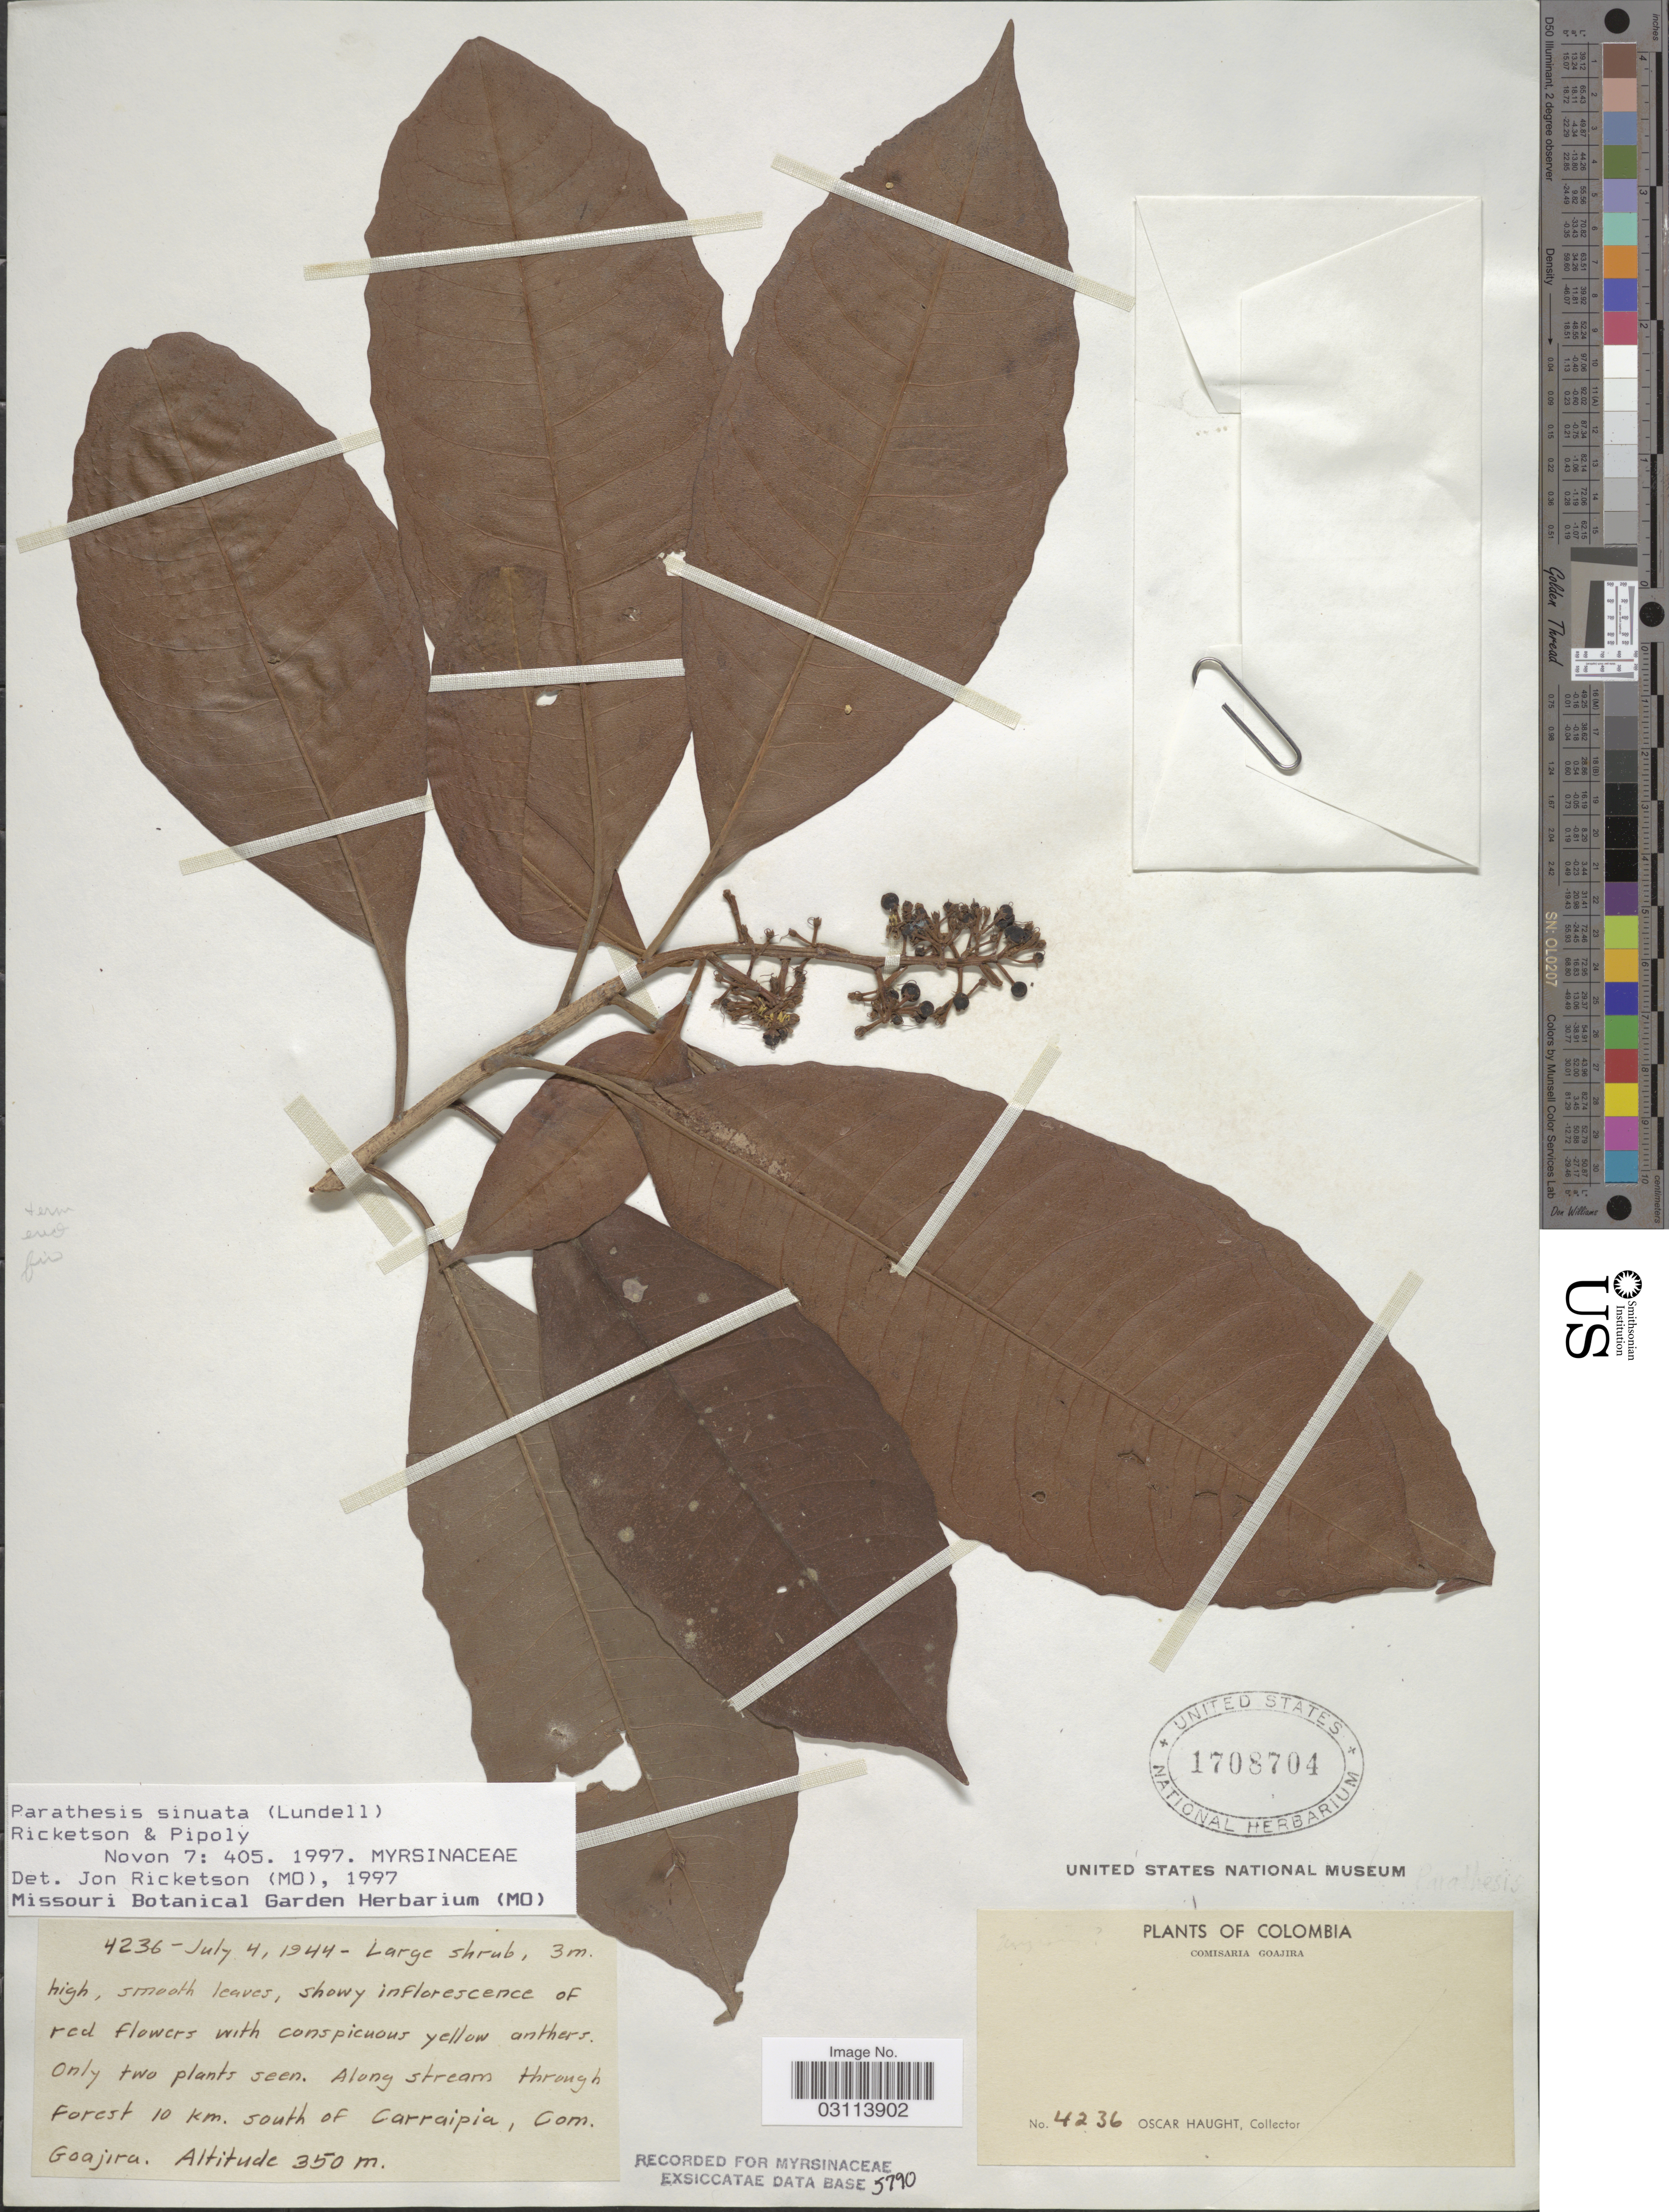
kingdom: Plantae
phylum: Tracheophyta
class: Magnoliopsida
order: Ericales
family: Primulaceae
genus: Parathesis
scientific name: Parathesis sinuata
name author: (Lundell) Ricketson & Pipoly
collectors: O. L. Haught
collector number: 4236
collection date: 1944-07-04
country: Colombia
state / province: La Guajira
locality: Along stream through Forest 10 km. south of Carraipia, Comisaria Goajira.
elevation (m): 350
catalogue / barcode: US 1708704